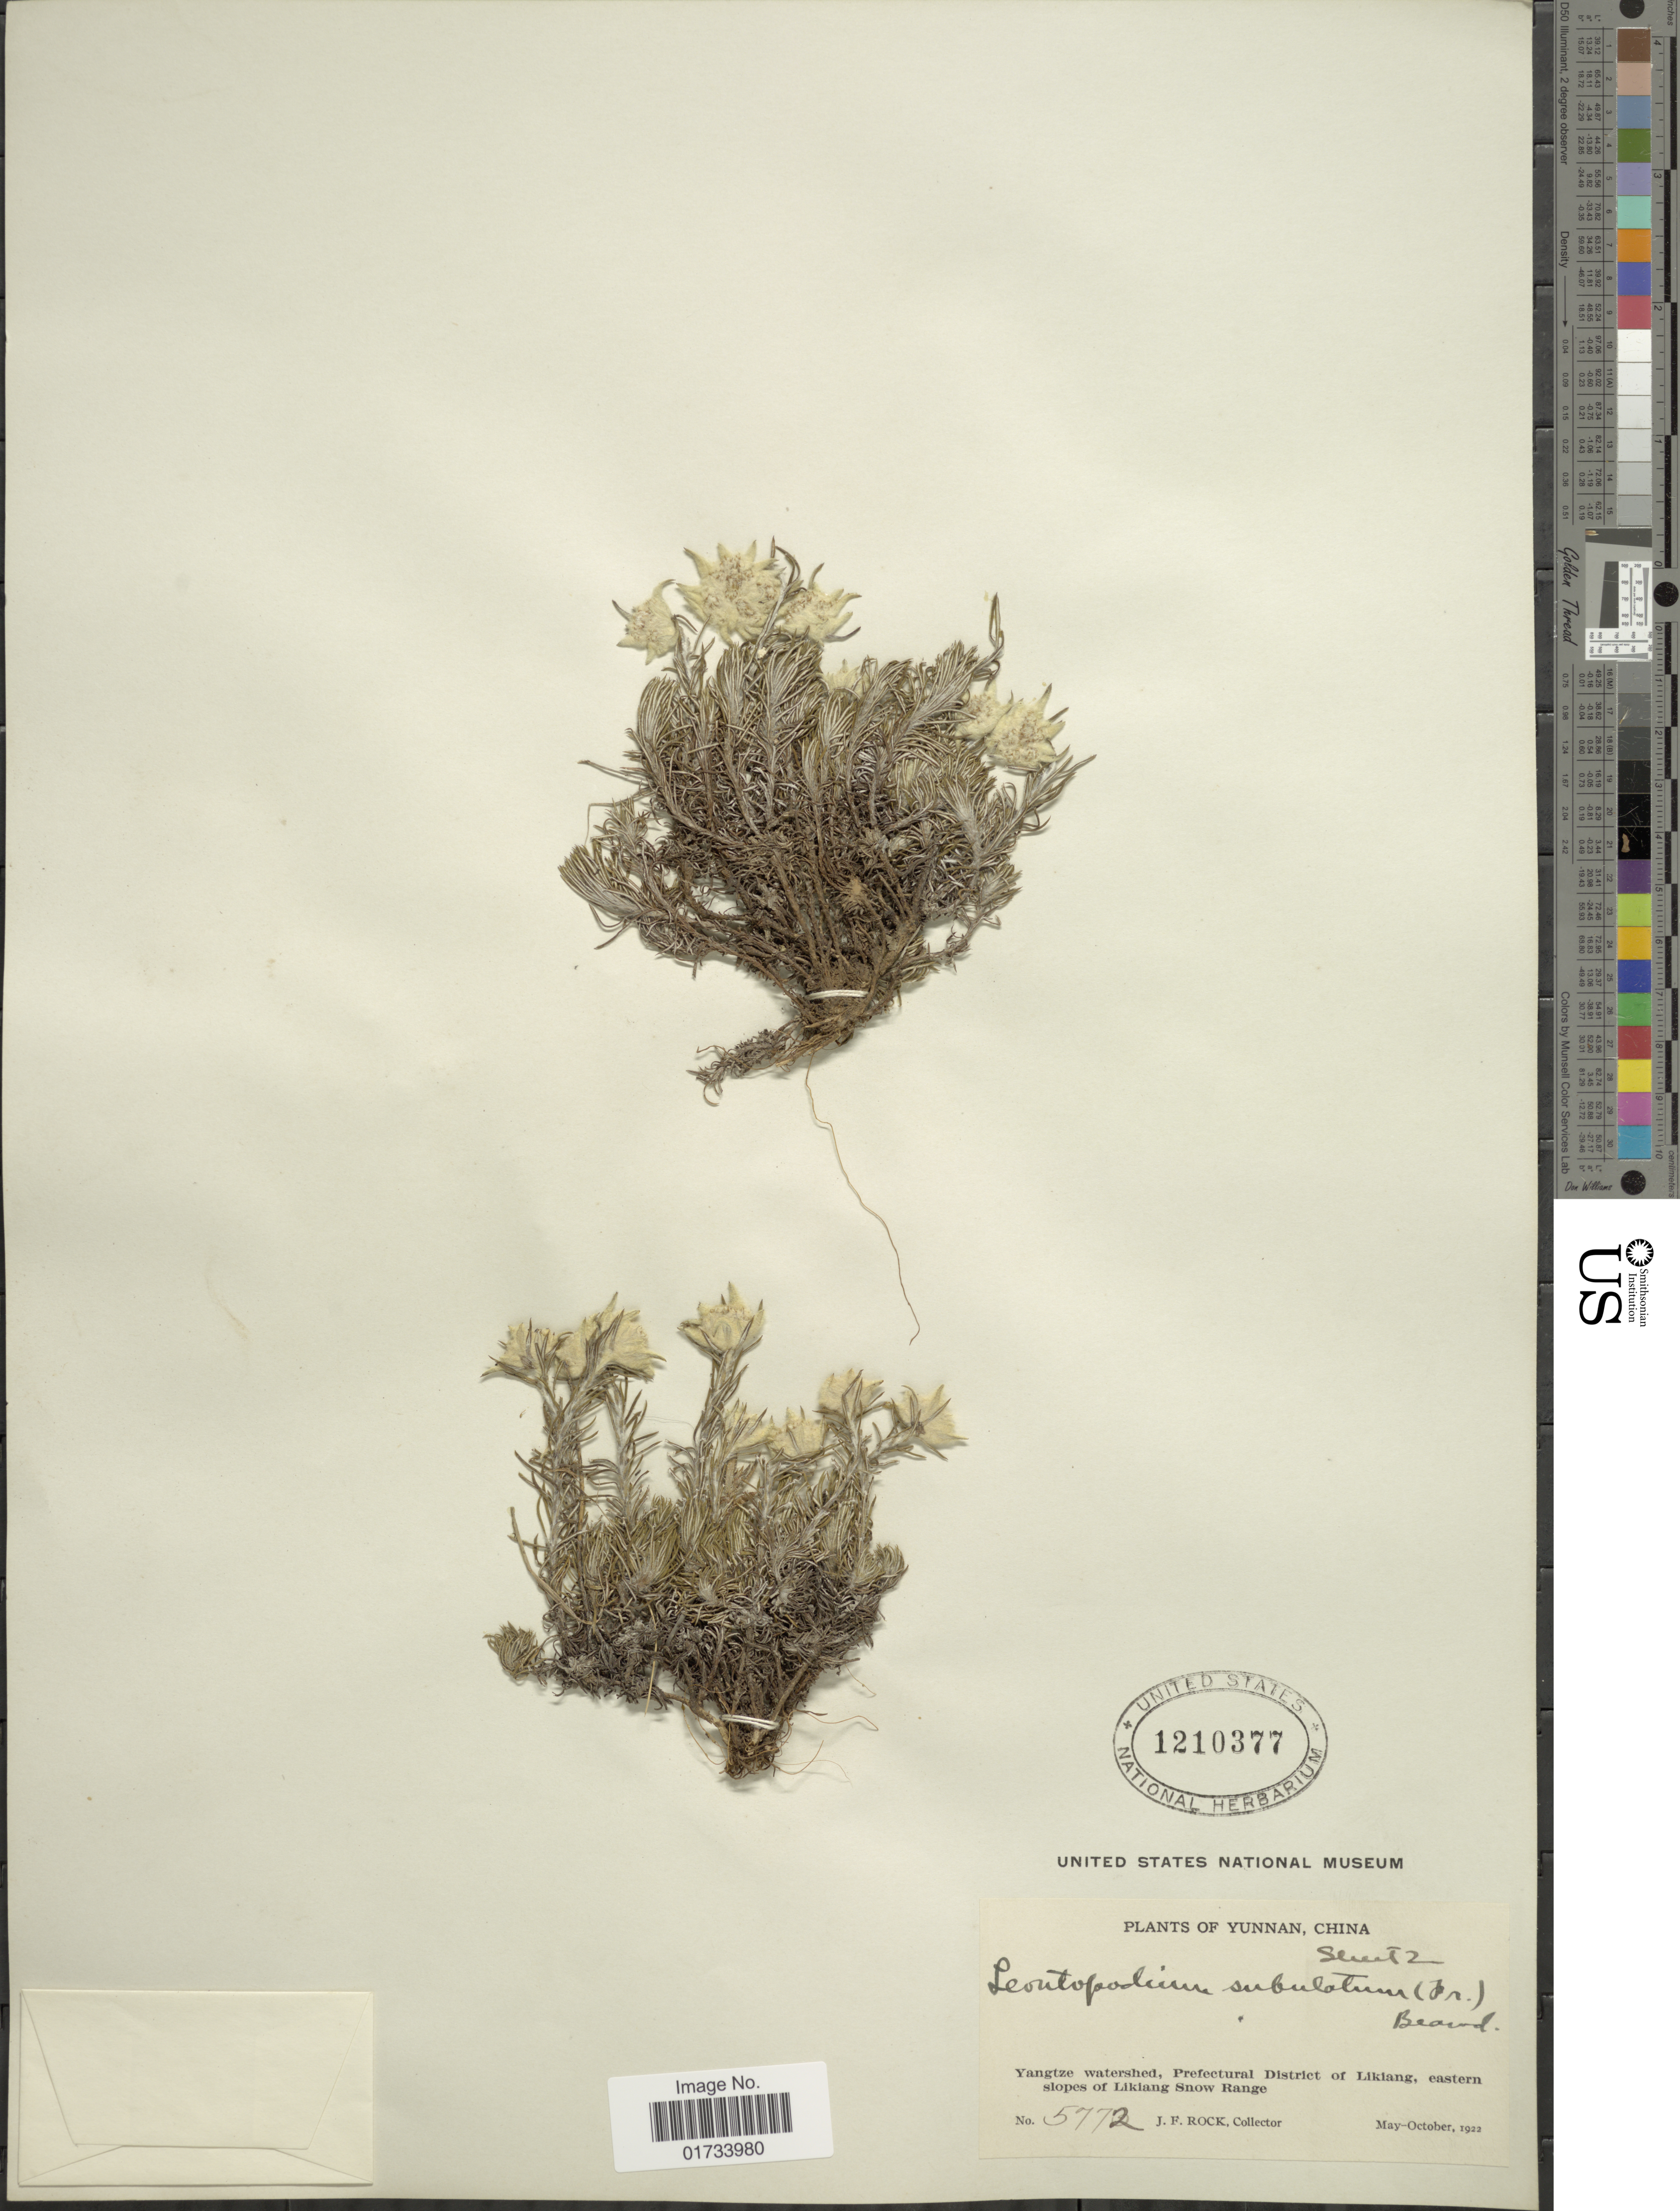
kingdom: Plantae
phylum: Tracheophyta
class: Magnoliopsida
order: Asterales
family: Asteraceae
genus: Leontopodium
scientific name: Leontopodium subulatum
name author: (Franch.) Beauverd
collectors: J. Rock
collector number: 5772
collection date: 1922-05/1922-10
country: China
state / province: Yunnan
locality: Yangtze watershed, Prefectural District of Likiang, eastern slopes of Likiang Snow Range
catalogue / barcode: US 1210377